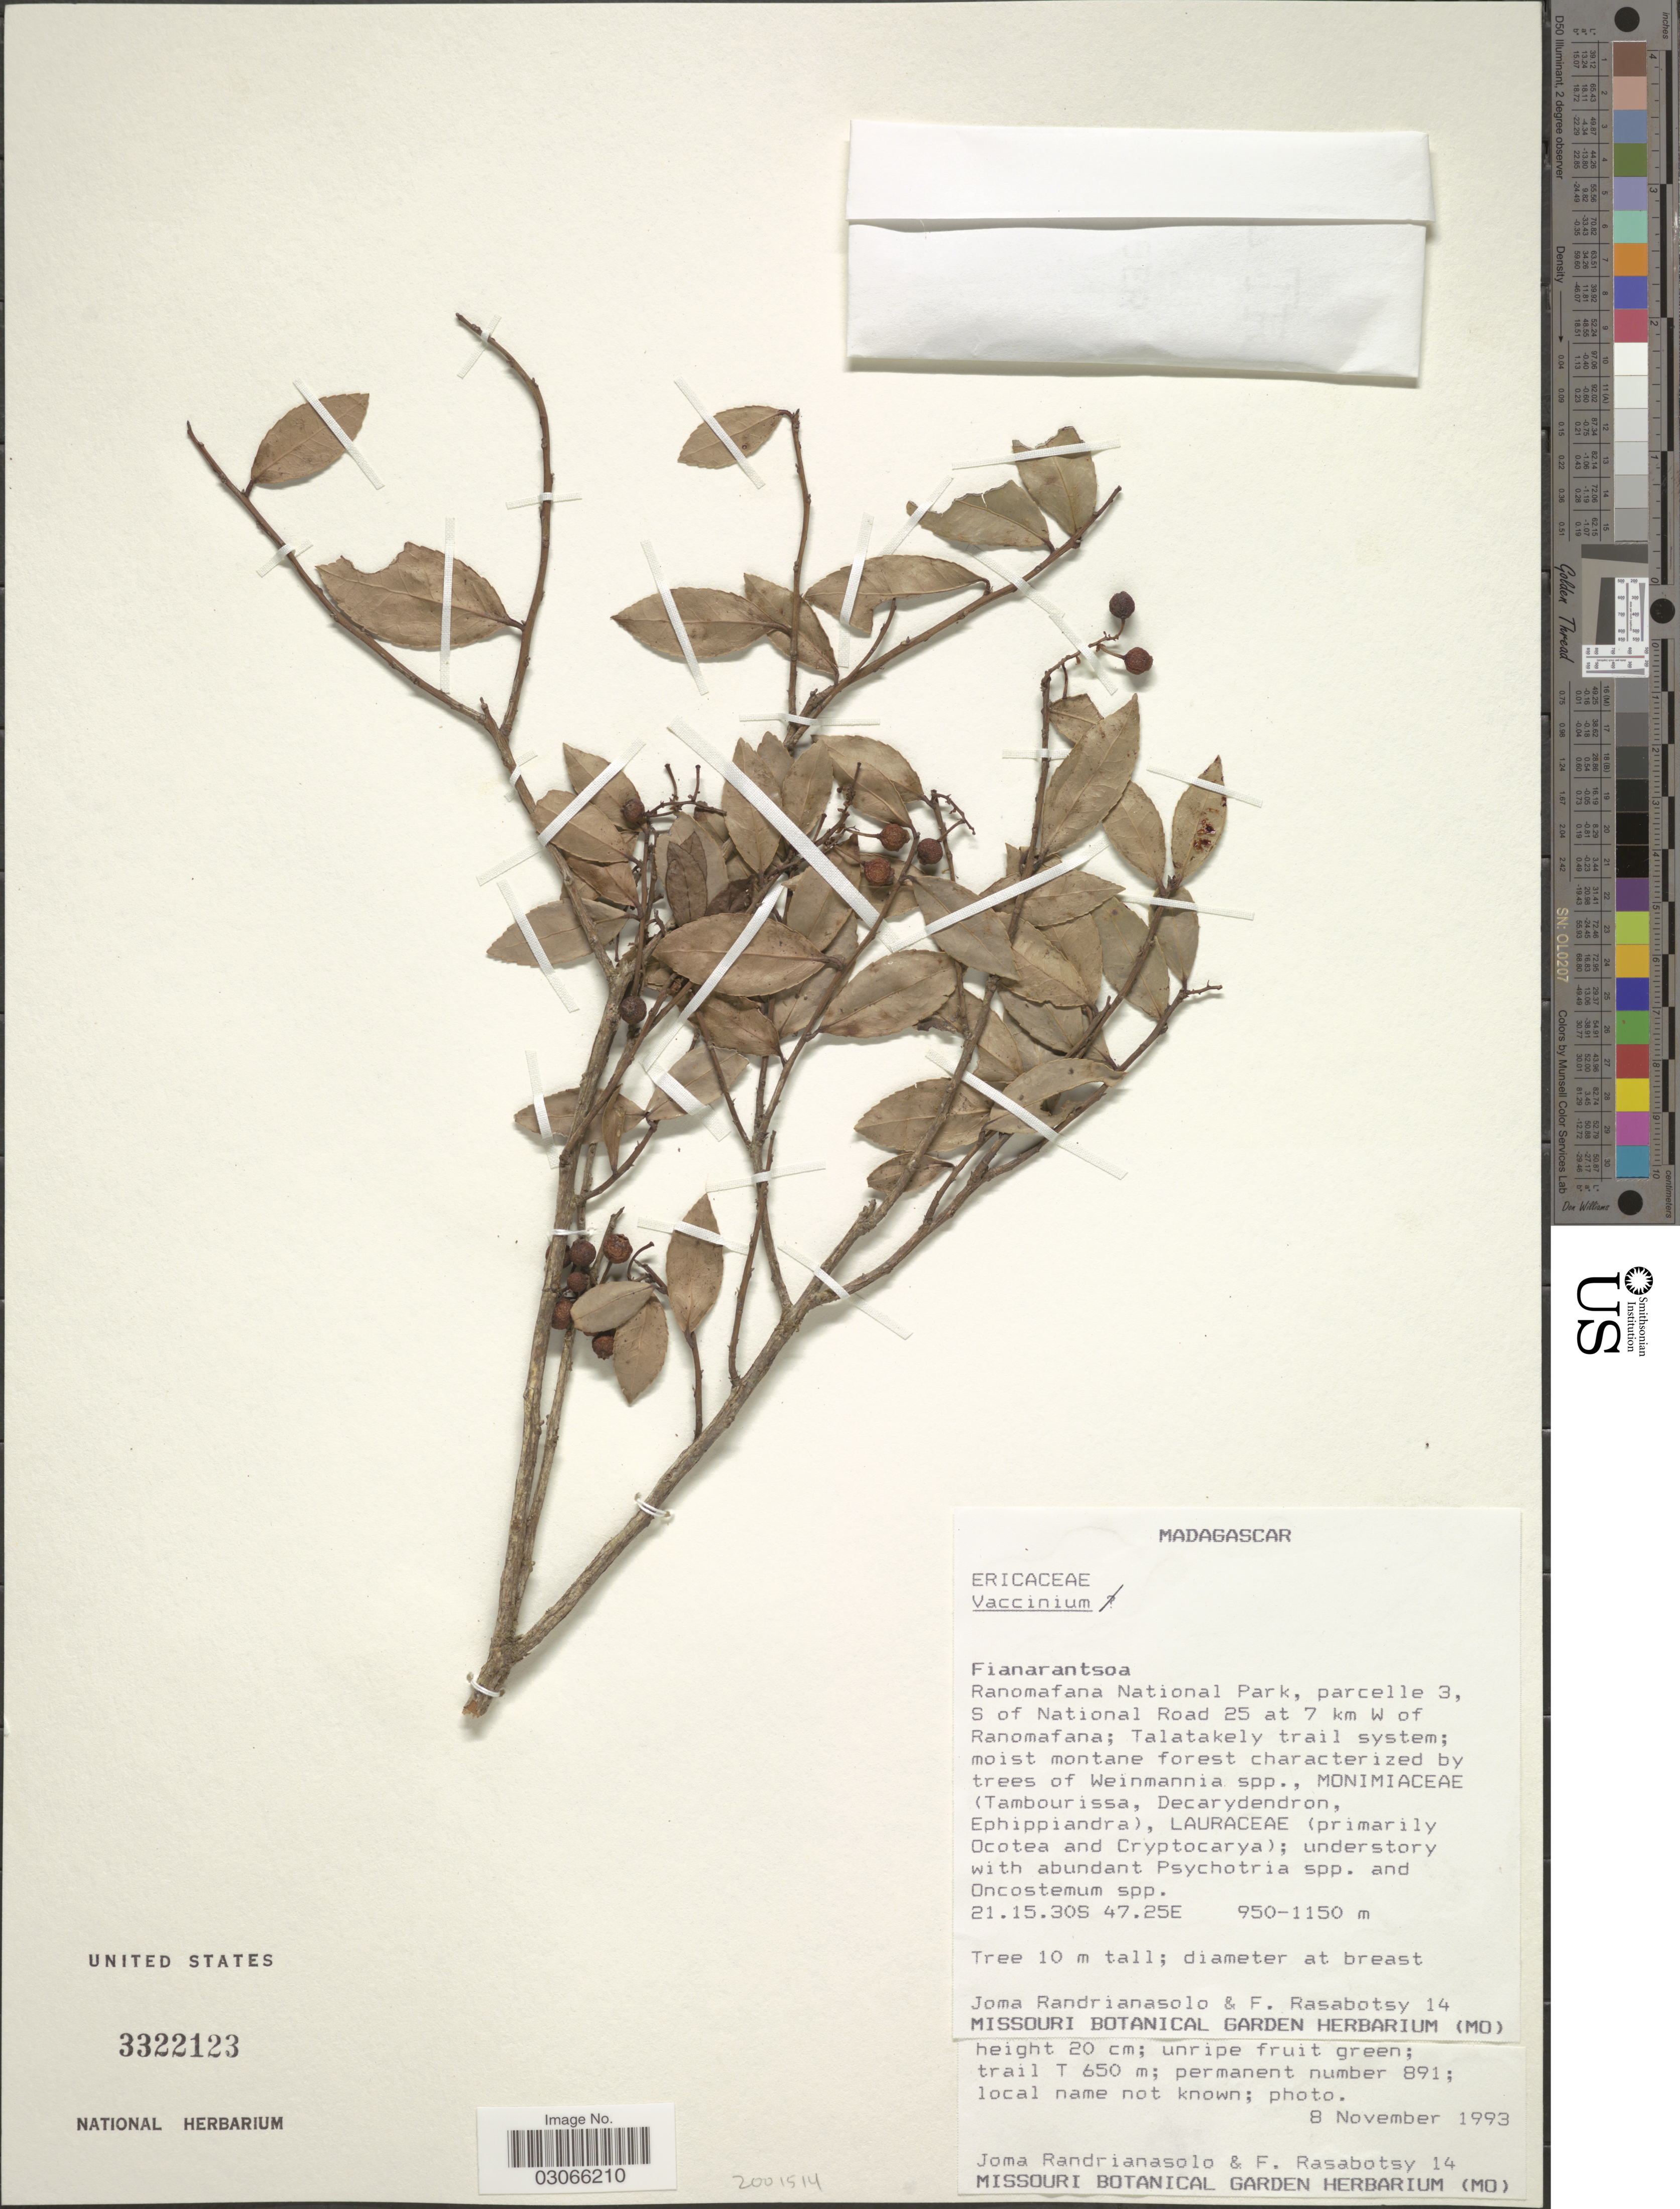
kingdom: Plantae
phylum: Tracheophyta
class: Magnoliopsida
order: Ericales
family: Ericaceae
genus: Vaccinium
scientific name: Vaccinium sp.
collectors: J. Randrianasolo & F. Rasabotsy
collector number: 14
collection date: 1993-11-08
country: Madagascar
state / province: Vatovavy Fitovinany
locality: Ranomafana National Park, parcelle 3, S of National Road 25 at 7 km W of Ranomafana; Talatakely trail system.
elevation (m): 950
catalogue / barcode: US 3322123